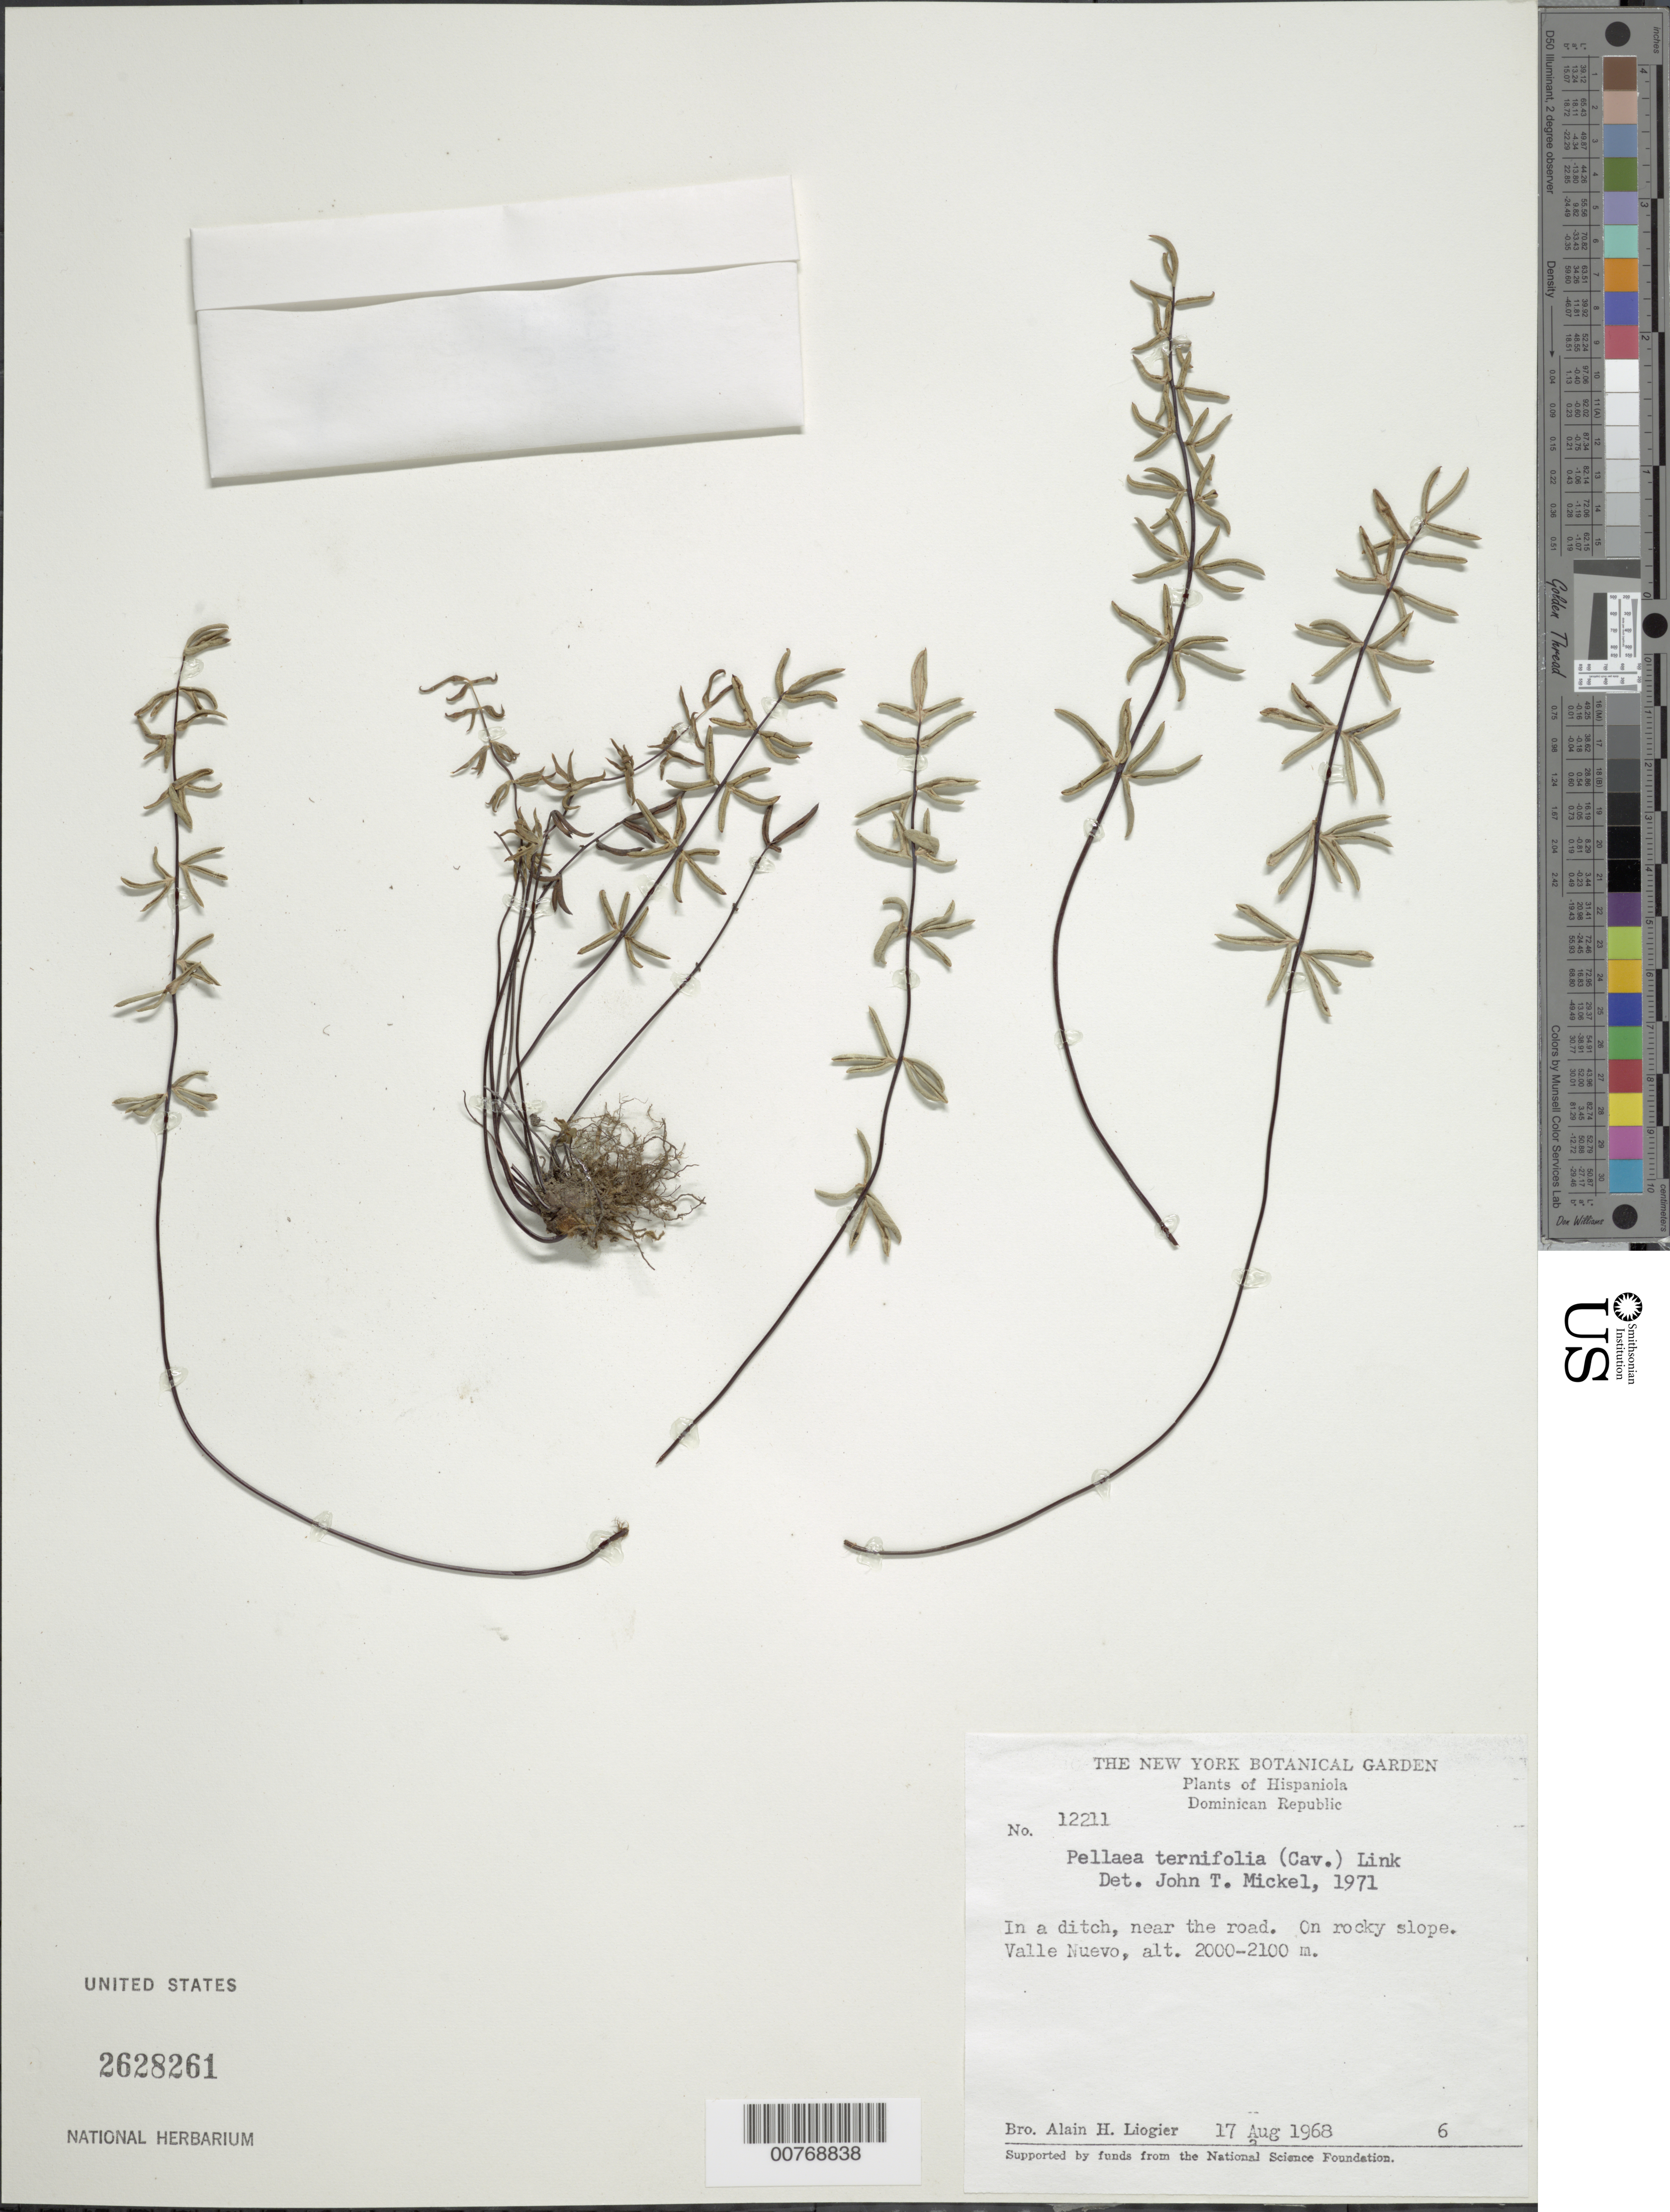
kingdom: Plantae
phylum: Tracheophyta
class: Polypodiopsida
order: Polypodiales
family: Pteridaceae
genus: Pellaea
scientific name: Pellaea ternifolia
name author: (Cav.) Link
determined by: Mickel, J. T., (NY), New York Botanical Garden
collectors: A. H. Liogier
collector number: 12211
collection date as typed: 17 Aug 1968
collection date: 1968-08-17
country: Dominican Republic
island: Hispaniola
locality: Valle Nuevo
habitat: In ditch, near the road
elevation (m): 2000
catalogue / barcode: US 2628261